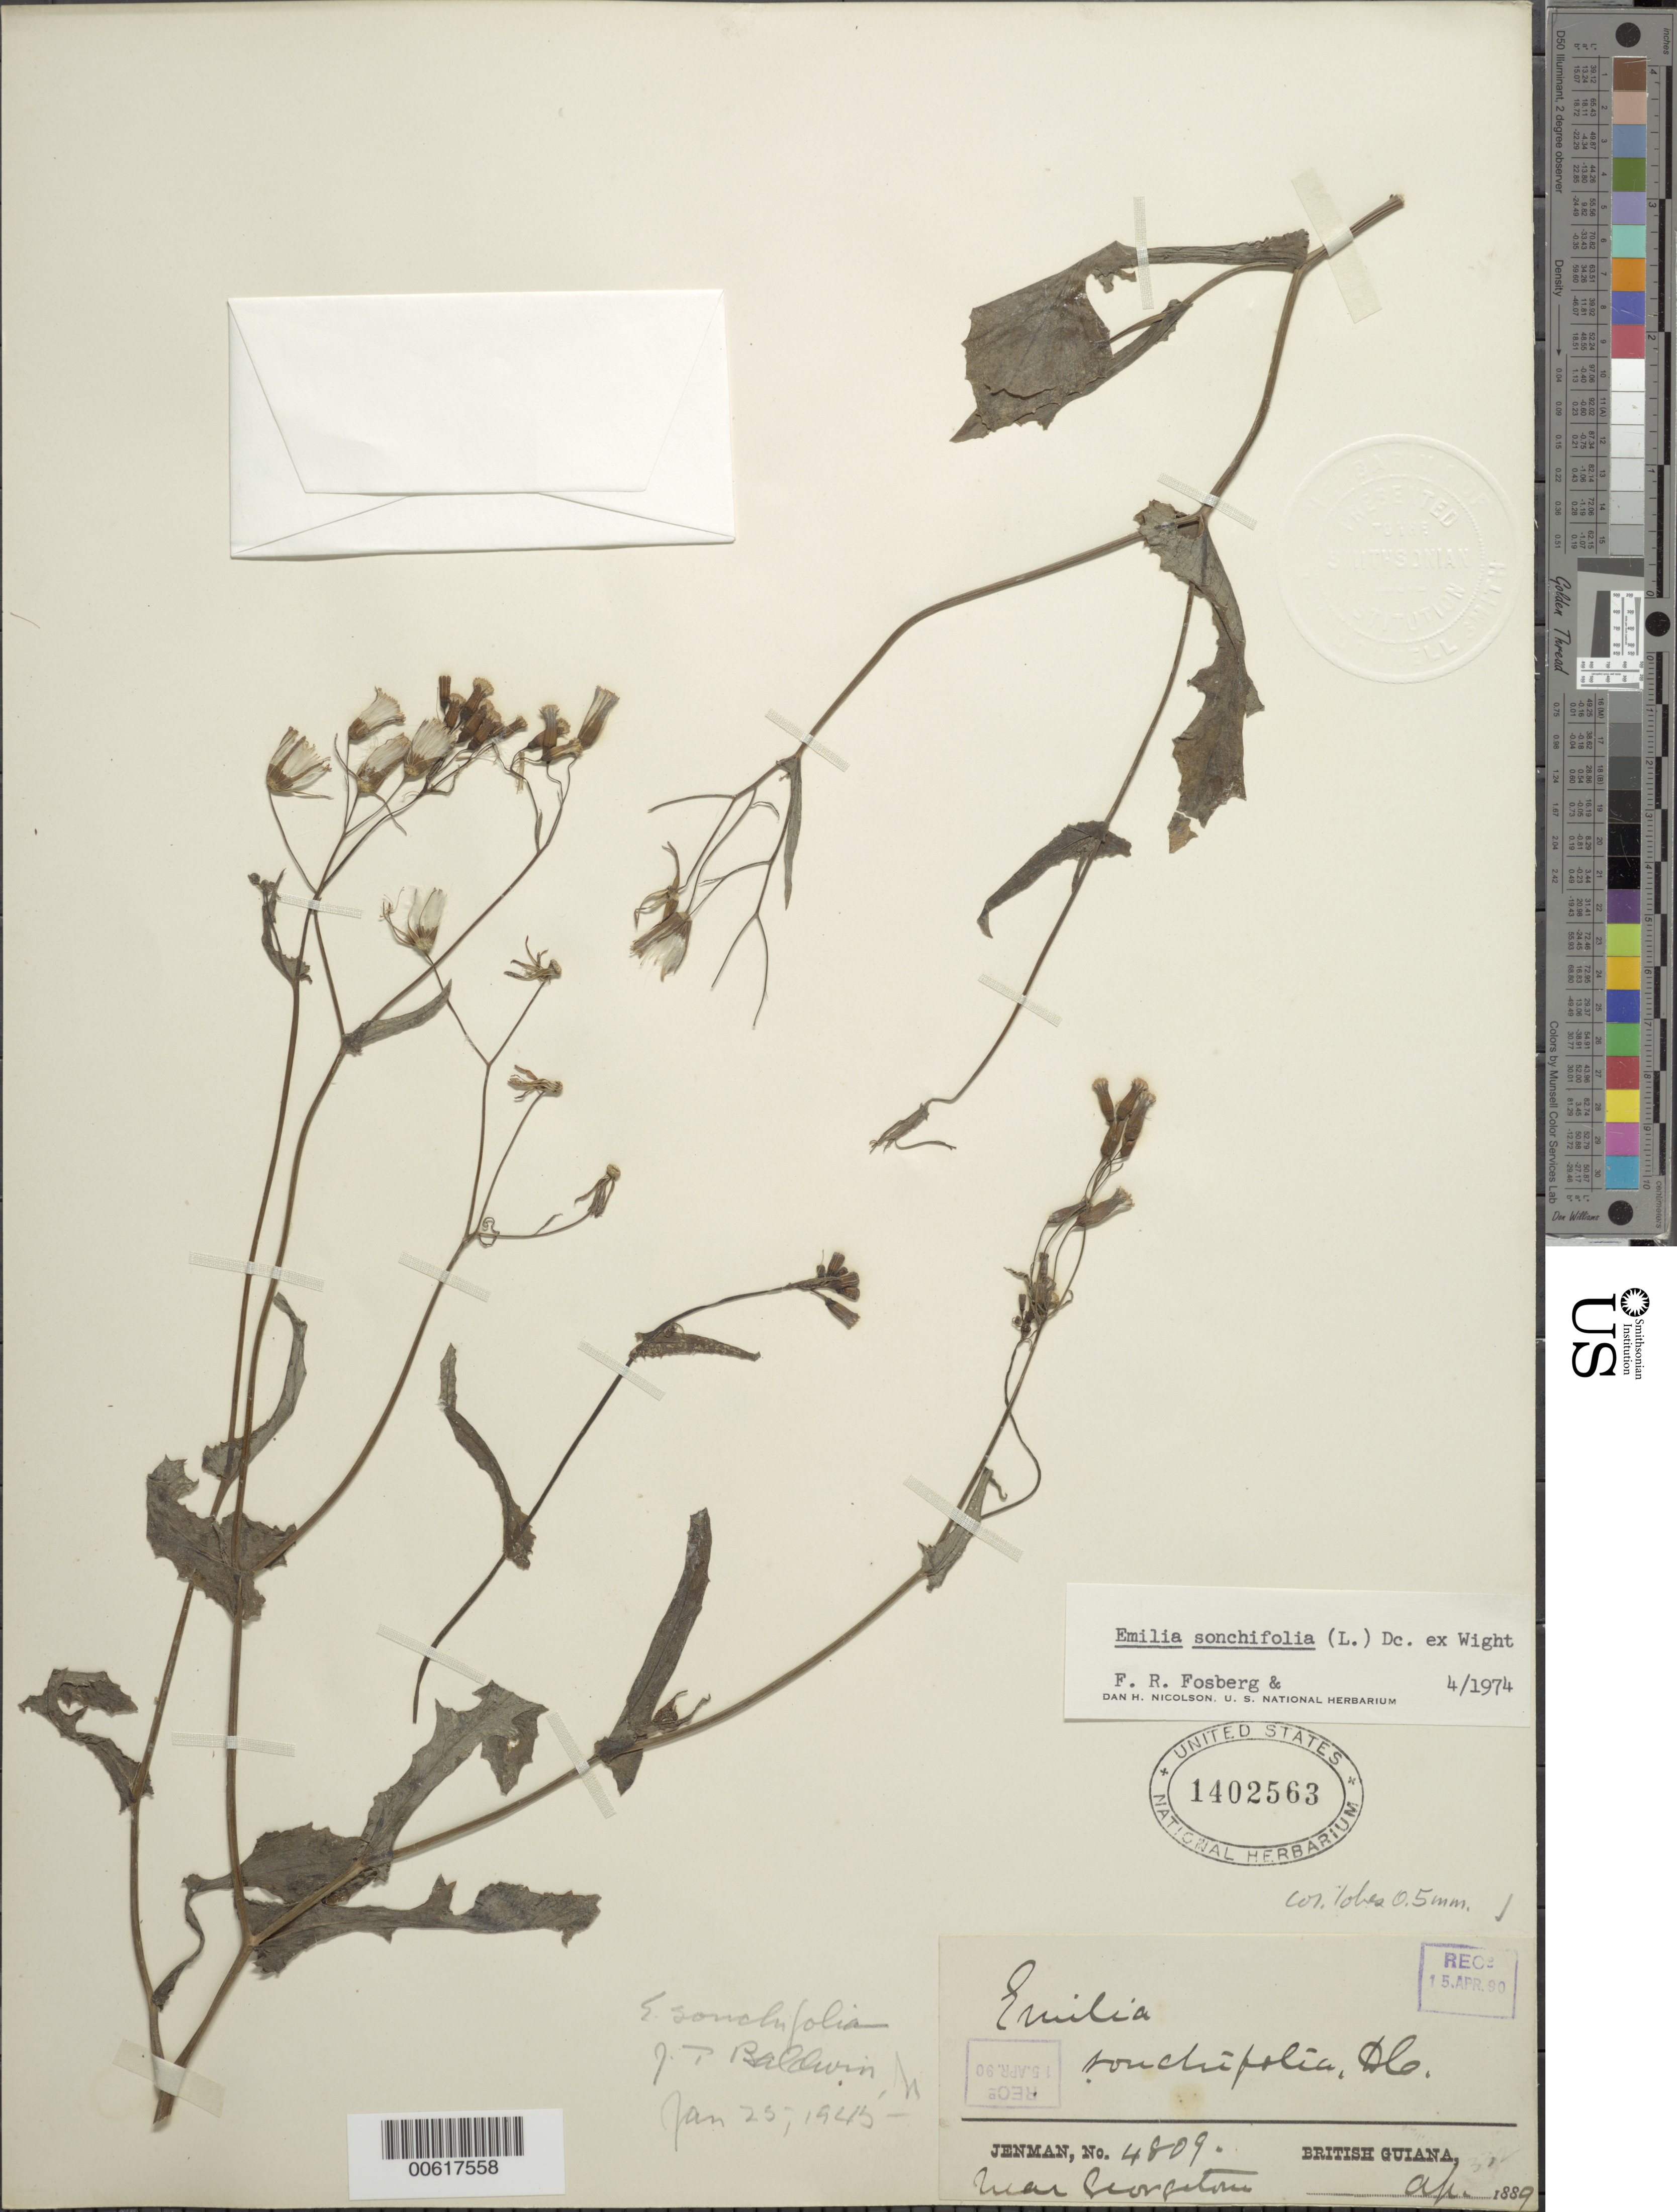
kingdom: Plantae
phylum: Tracheophyta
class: Magnoliopsida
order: Asterales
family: Asteraceae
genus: Emilia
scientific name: Emilia sonchifolia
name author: (L.) DC.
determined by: Fosberg, F. R.; Nicolson, D. H.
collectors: G. S. Jenman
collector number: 4809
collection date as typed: April 1889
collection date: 1889-04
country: Guyana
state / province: Demerara-Mahaica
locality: Georgetown, vic.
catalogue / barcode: US 1402563